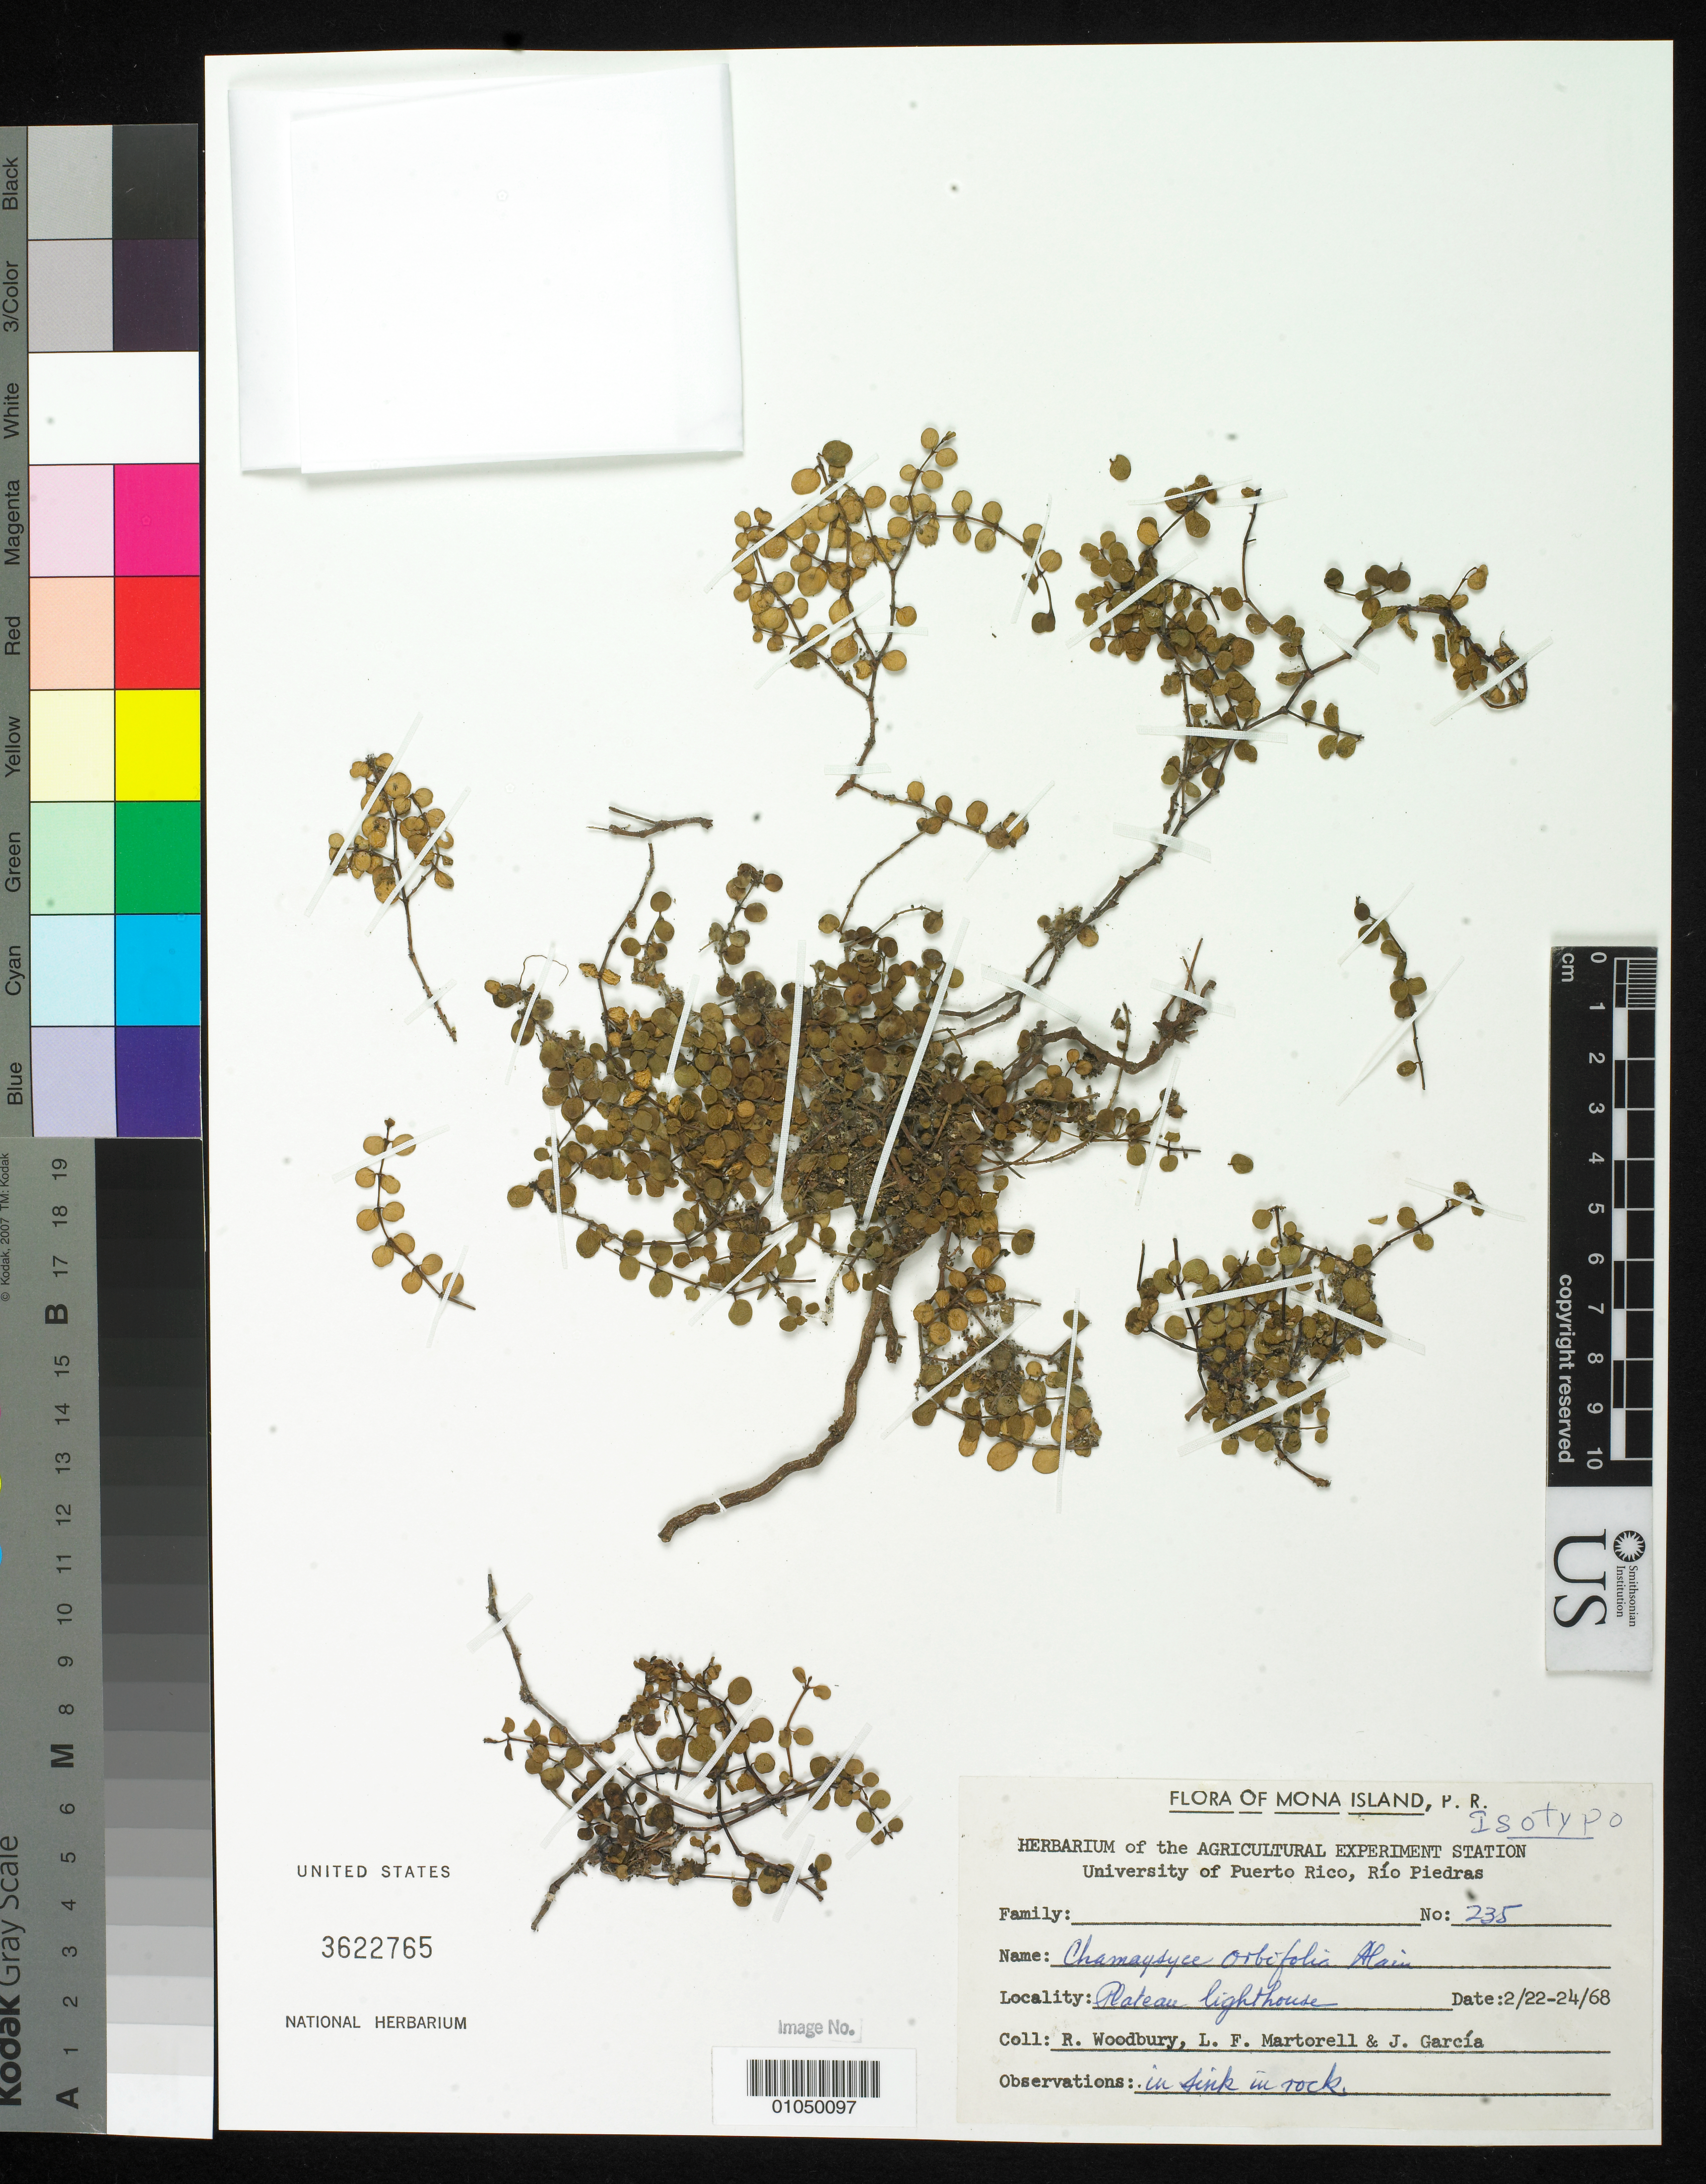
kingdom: Plantae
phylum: Tracheophyta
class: Magnoliopsida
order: Malpighiales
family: Euphorbiaceae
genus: Chamaesyce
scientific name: Chamaesyce orbifolia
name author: Alain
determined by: Strong, M. T., (US), Smithsonian Institution - National Museum of Natural History (UNITED STATES)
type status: Isotype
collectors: R. O. Woodbury, L. Martorell & J. García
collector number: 235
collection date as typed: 22 Feb 1968 to 24 Feb 1968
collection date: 1968-02-22/1968-02-24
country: Puerto Rico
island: Mona Island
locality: Plateau lighthouse.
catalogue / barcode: US 3622765